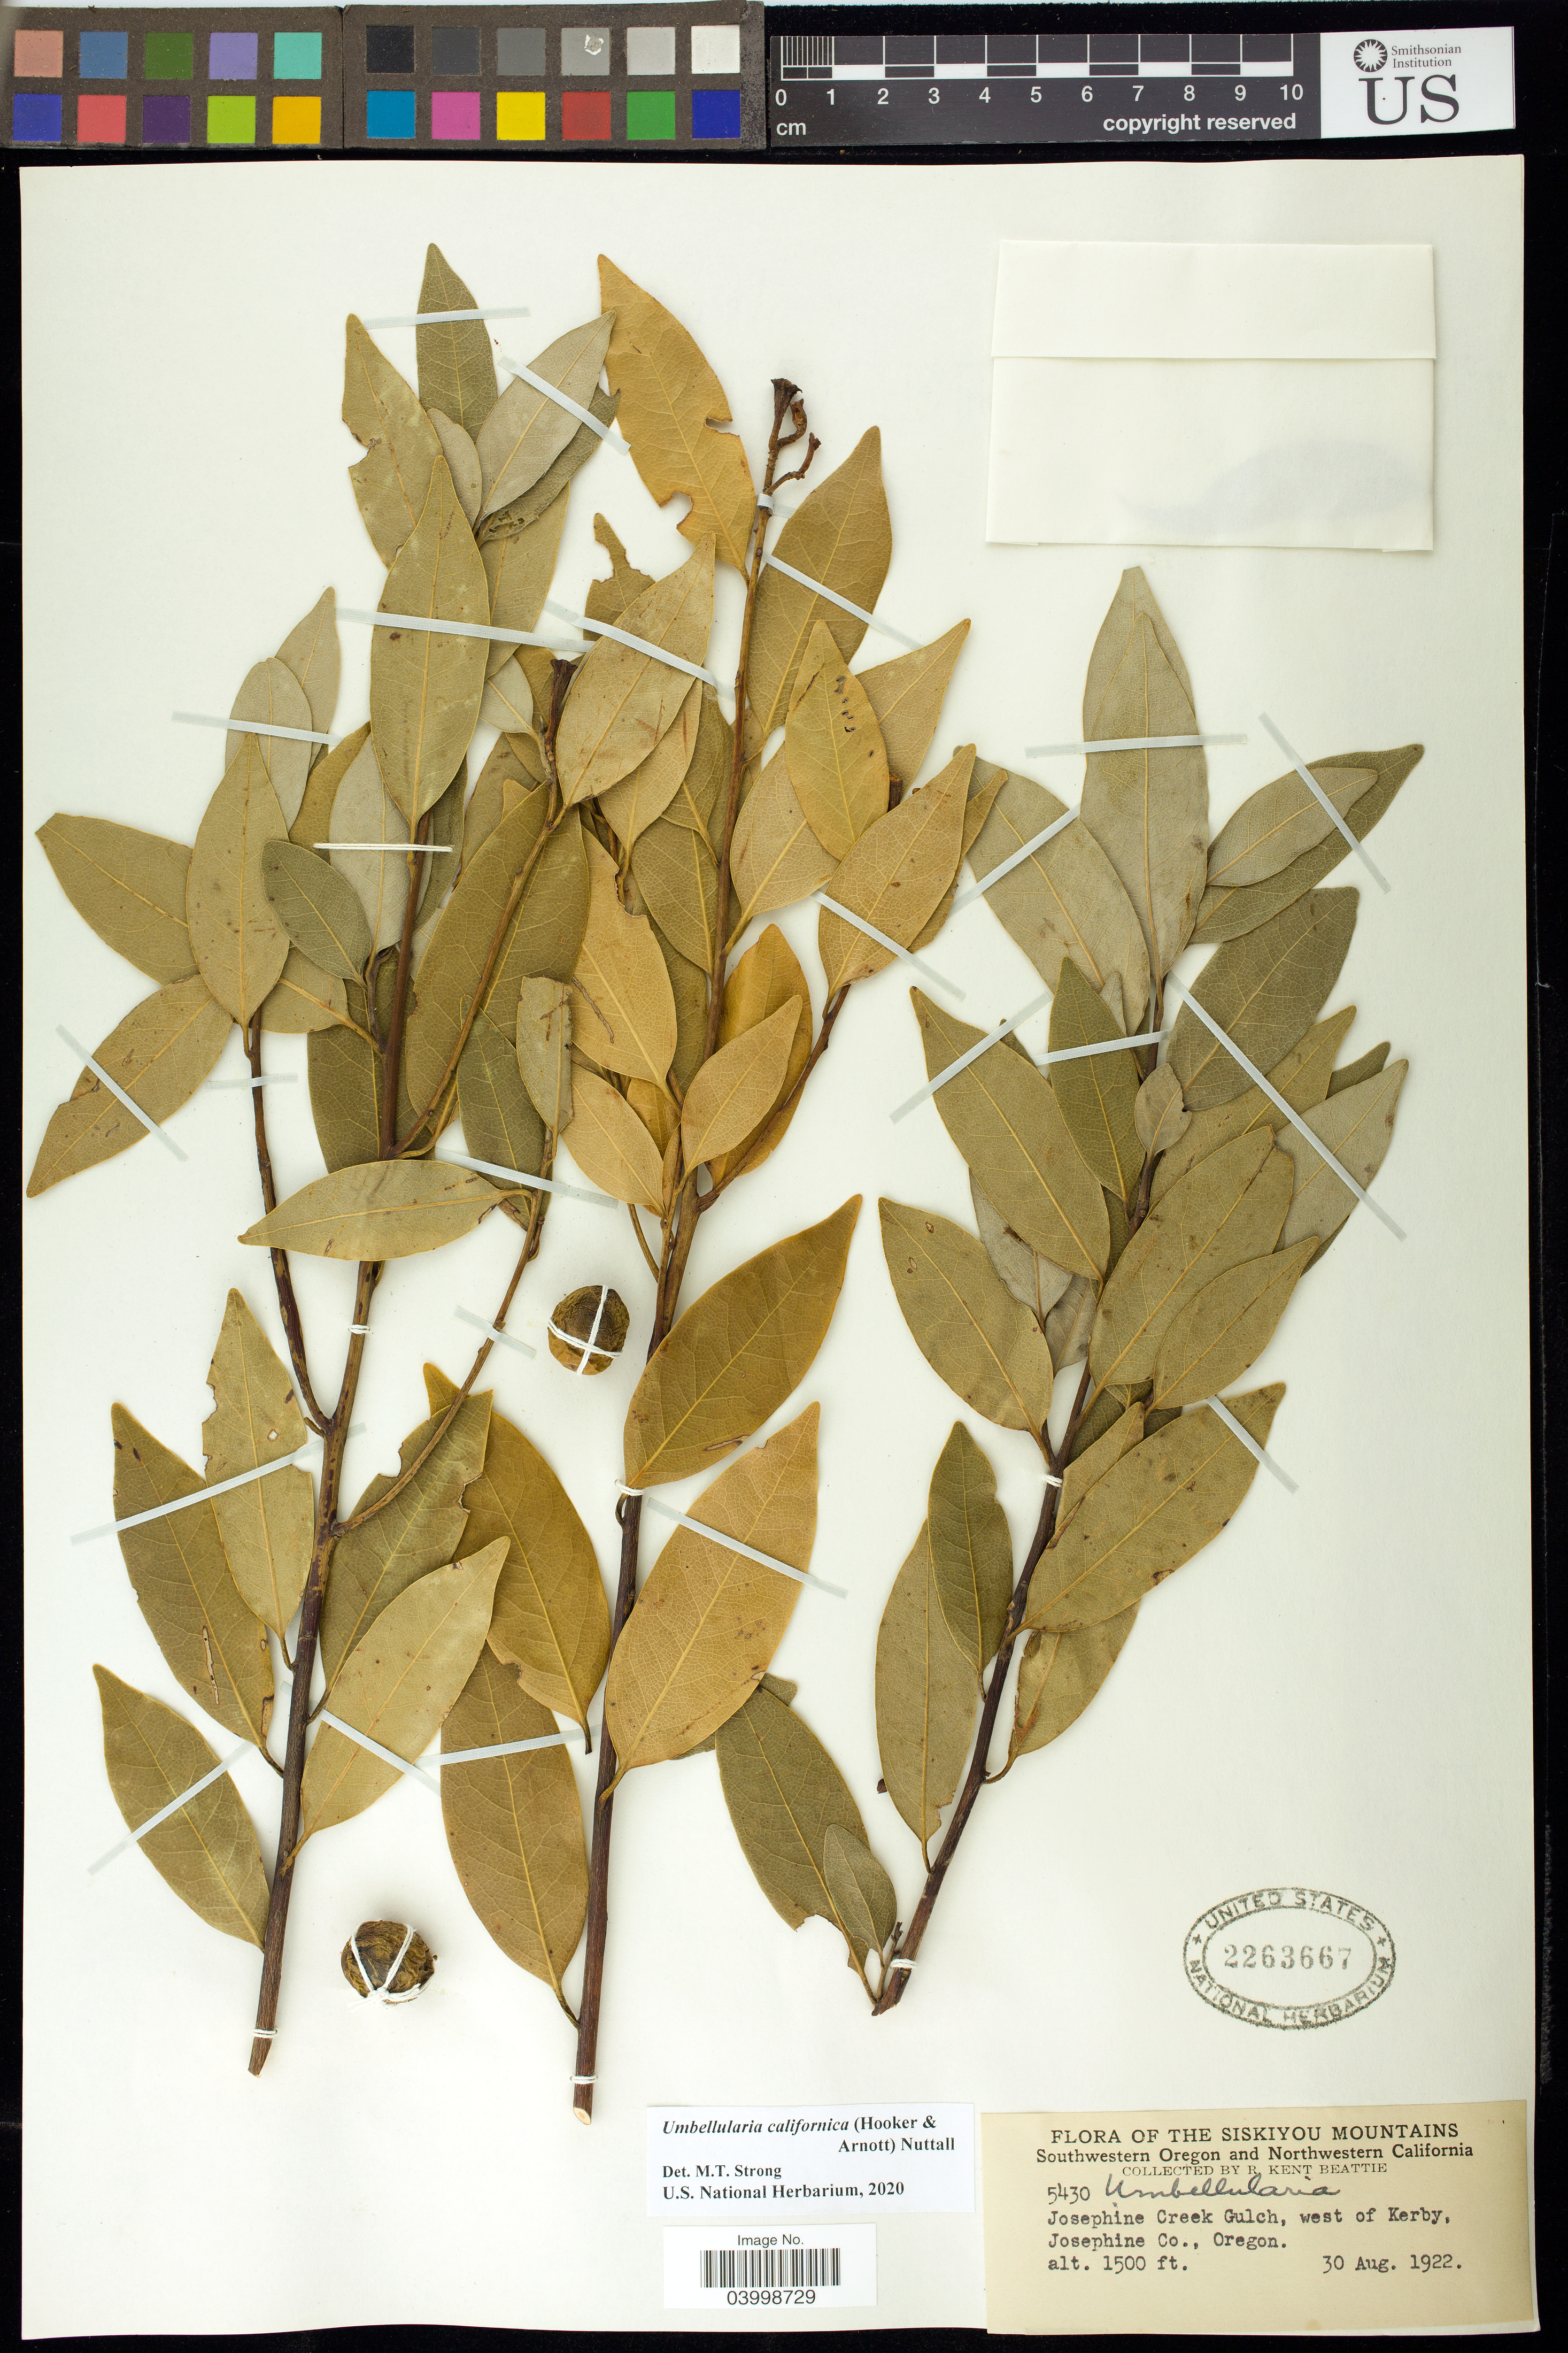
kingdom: Plantae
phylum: Tracheophyta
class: Magnoliopsida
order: Laurales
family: Lauraceae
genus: Umbellularia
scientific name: Umbellularia californica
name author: (Hook. & Arn.) Nutt.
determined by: Strong, M. T., (US), Smithsonian Institution - National Museum of Natural History (UNITED STATES)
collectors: R. K. Beattie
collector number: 5430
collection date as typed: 30 Aug 1922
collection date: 1922-08-30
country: United States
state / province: Oregon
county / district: Josephine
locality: Josephine Creek Gulch, W of Kerby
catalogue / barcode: US 2263667